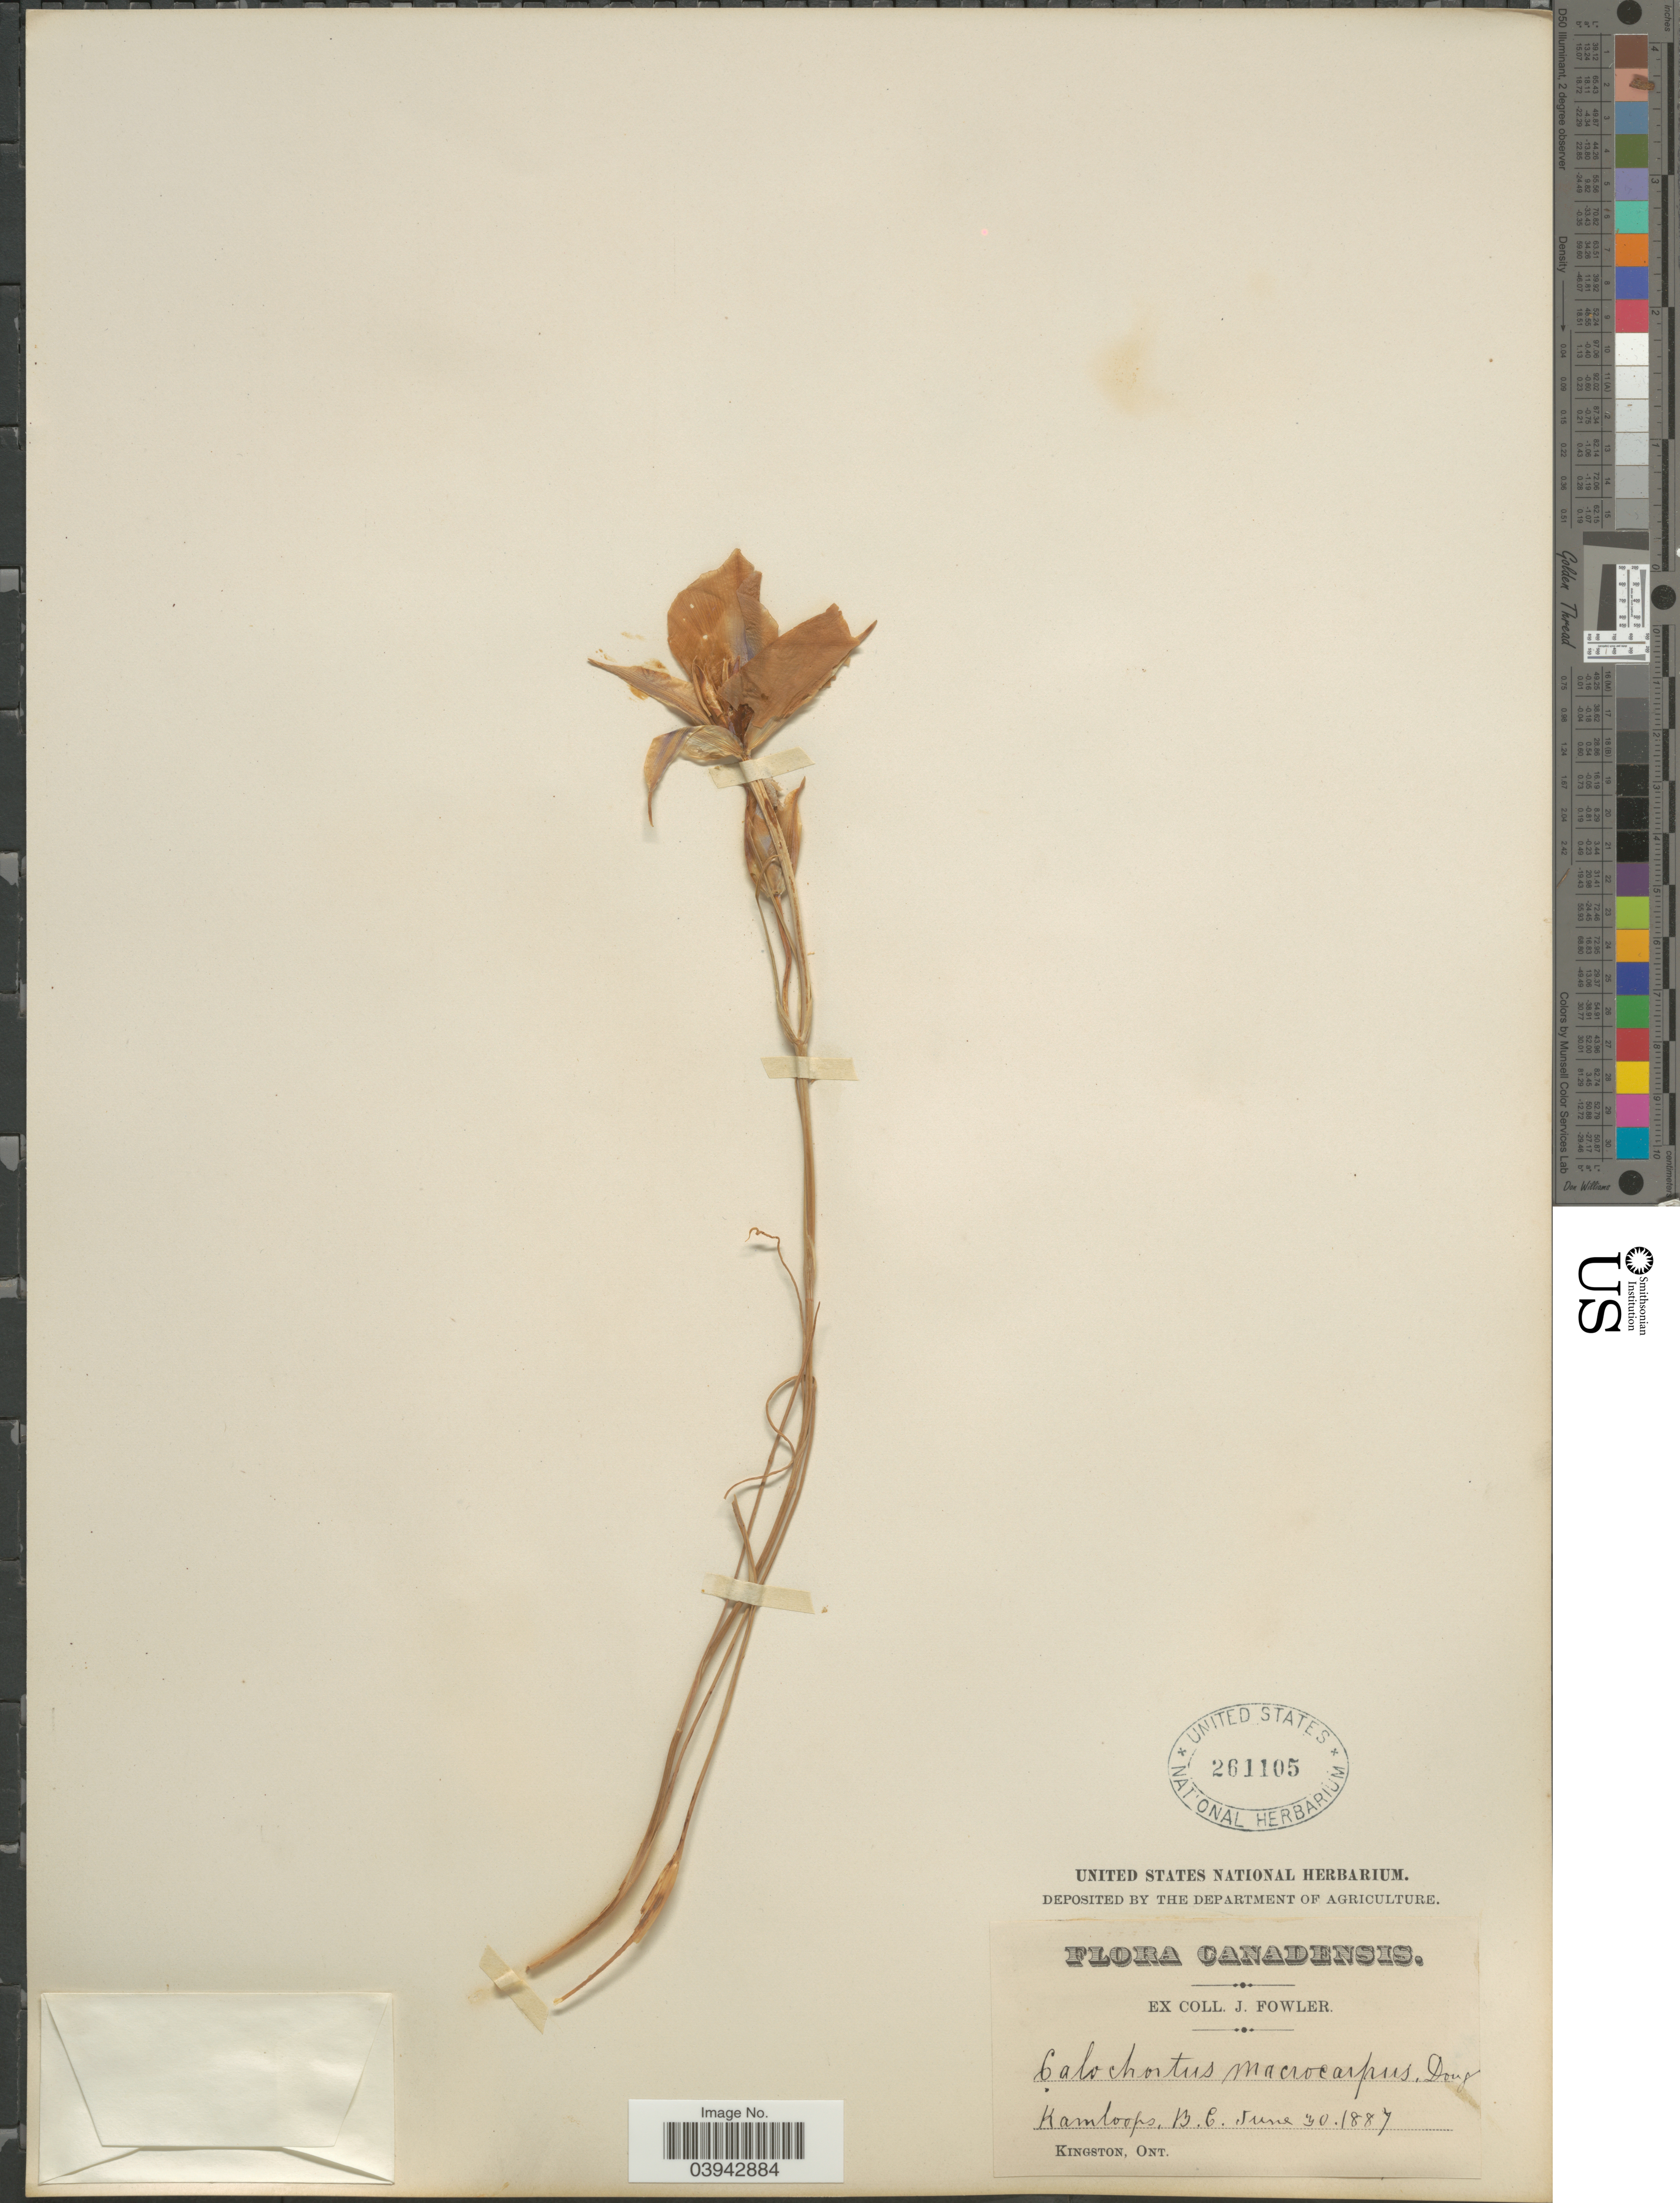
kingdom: Plantae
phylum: Tracheophyta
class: Liliopsida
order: Liliales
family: Liliaceae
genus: Calochortus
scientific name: Calochortus macrocarpus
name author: Douglas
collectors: J. Fowler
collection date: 1887-06-30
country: Canada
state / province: British Columbia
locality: Kamloops.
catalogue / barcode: US 261105